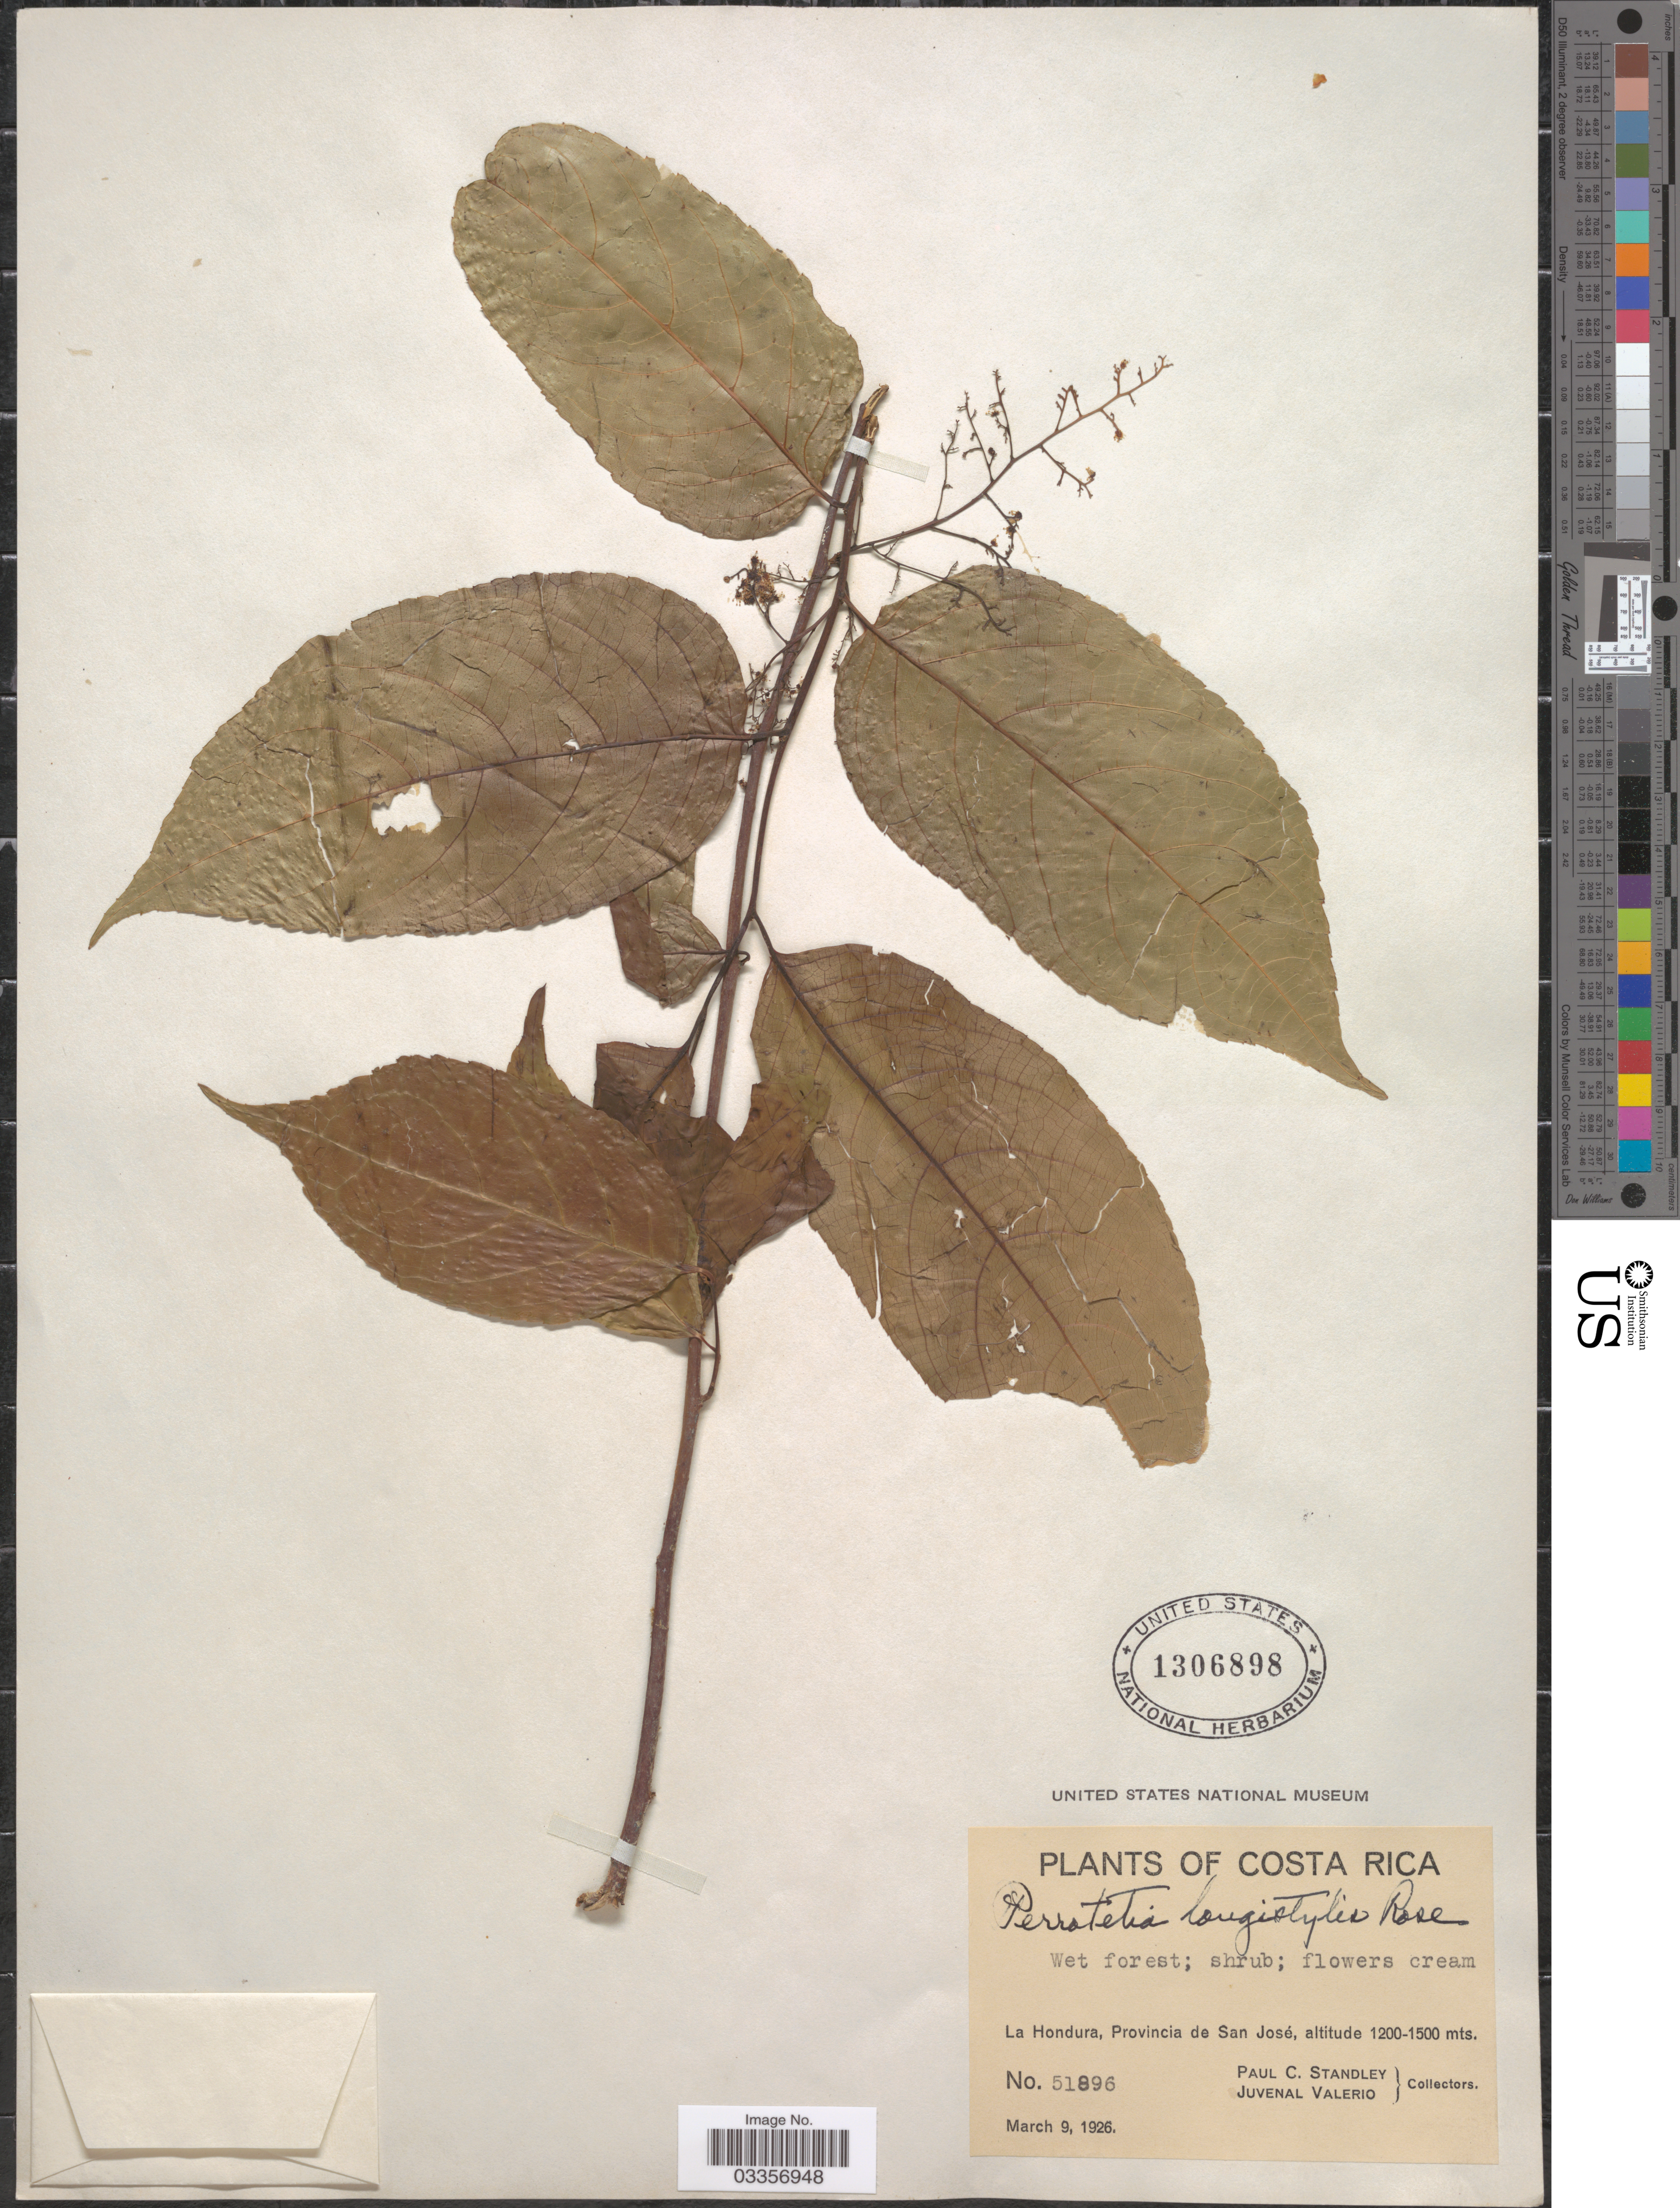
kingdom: Plantae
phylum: Tracheophyta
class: Magnoliopsida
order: Huerteales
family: Dipentodontaceae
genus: Perrottetia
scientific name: Perrottetia longistylis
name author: Rose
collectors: P. C. Standley & J. Valerio R.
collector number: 51896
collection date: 1926-03-09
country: Costa Rica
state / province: San José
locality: La Hondura.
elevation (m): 1200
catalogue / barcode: US 1306898